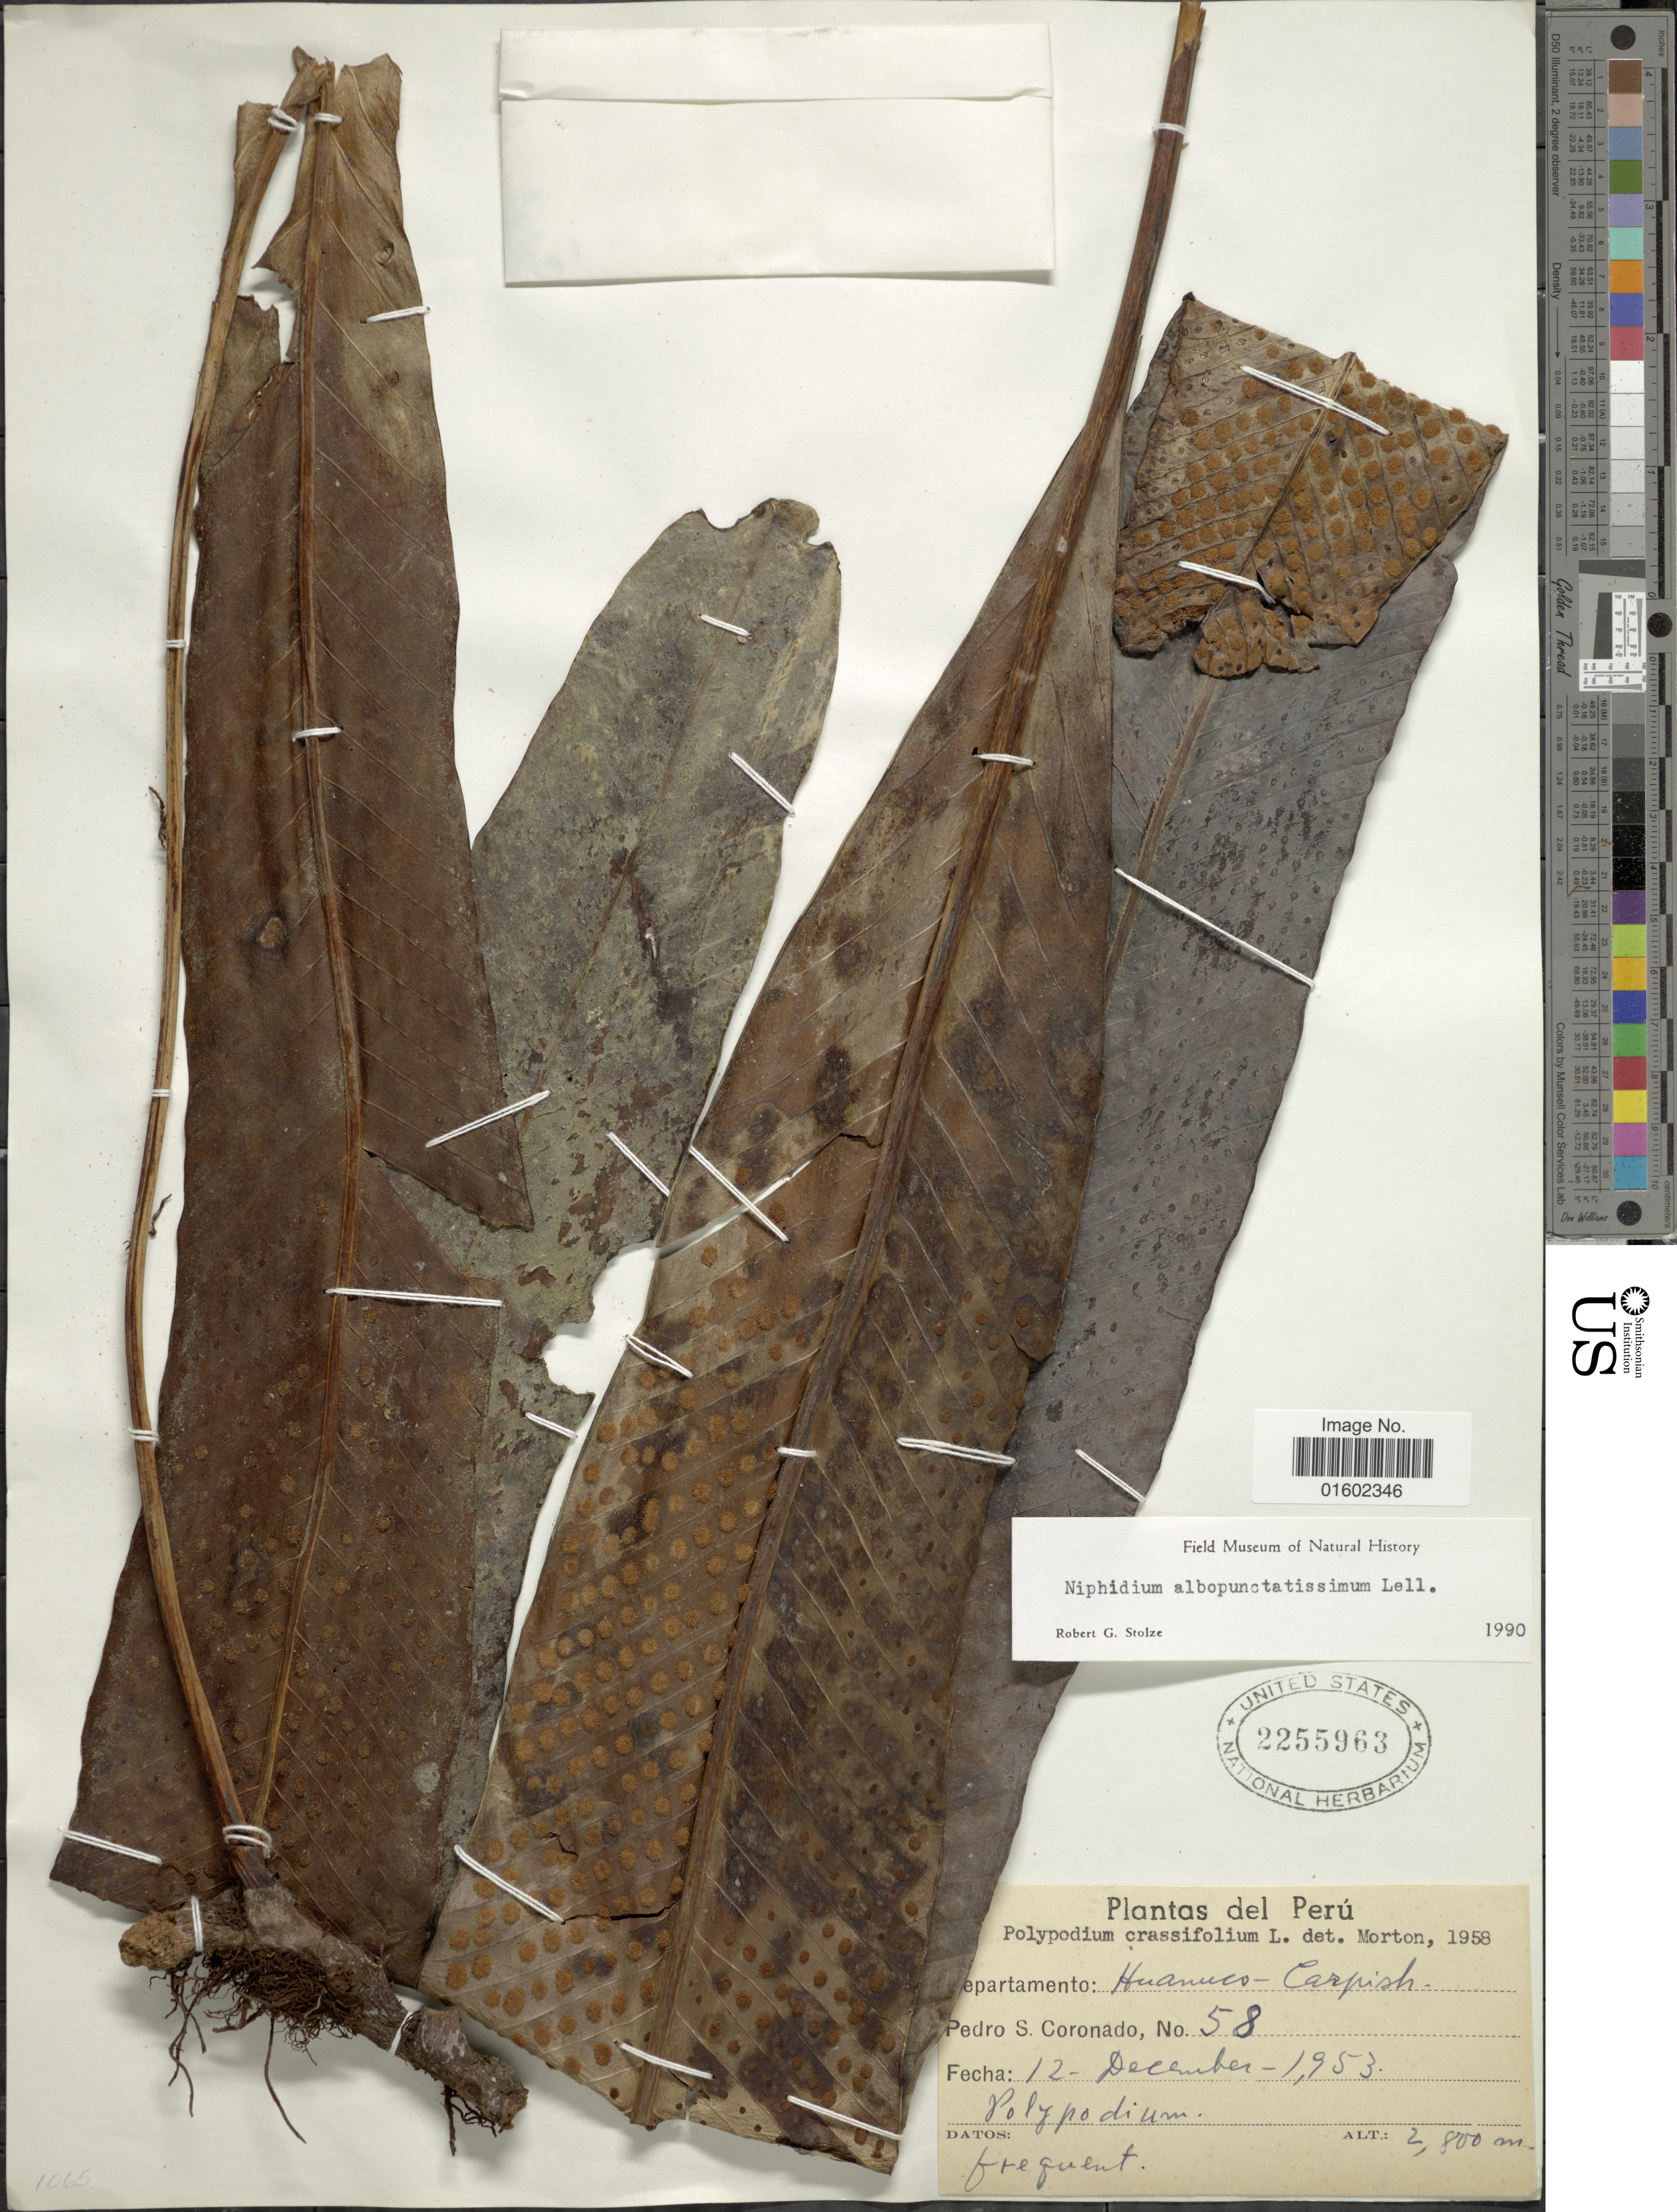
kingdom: Plantae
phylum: Tracheophyta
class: Polypodiopsida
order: Polypodiales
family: Polypodiaceae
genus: Niphidium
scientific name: Niphidium albopunctatissimum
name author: Lellinger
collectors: P. Coronado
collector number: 58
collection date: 1953-12-12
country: Peru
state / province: Huánuco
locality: Carpish, Departamento Huánuco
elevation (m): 2800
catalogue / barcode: US 2255963